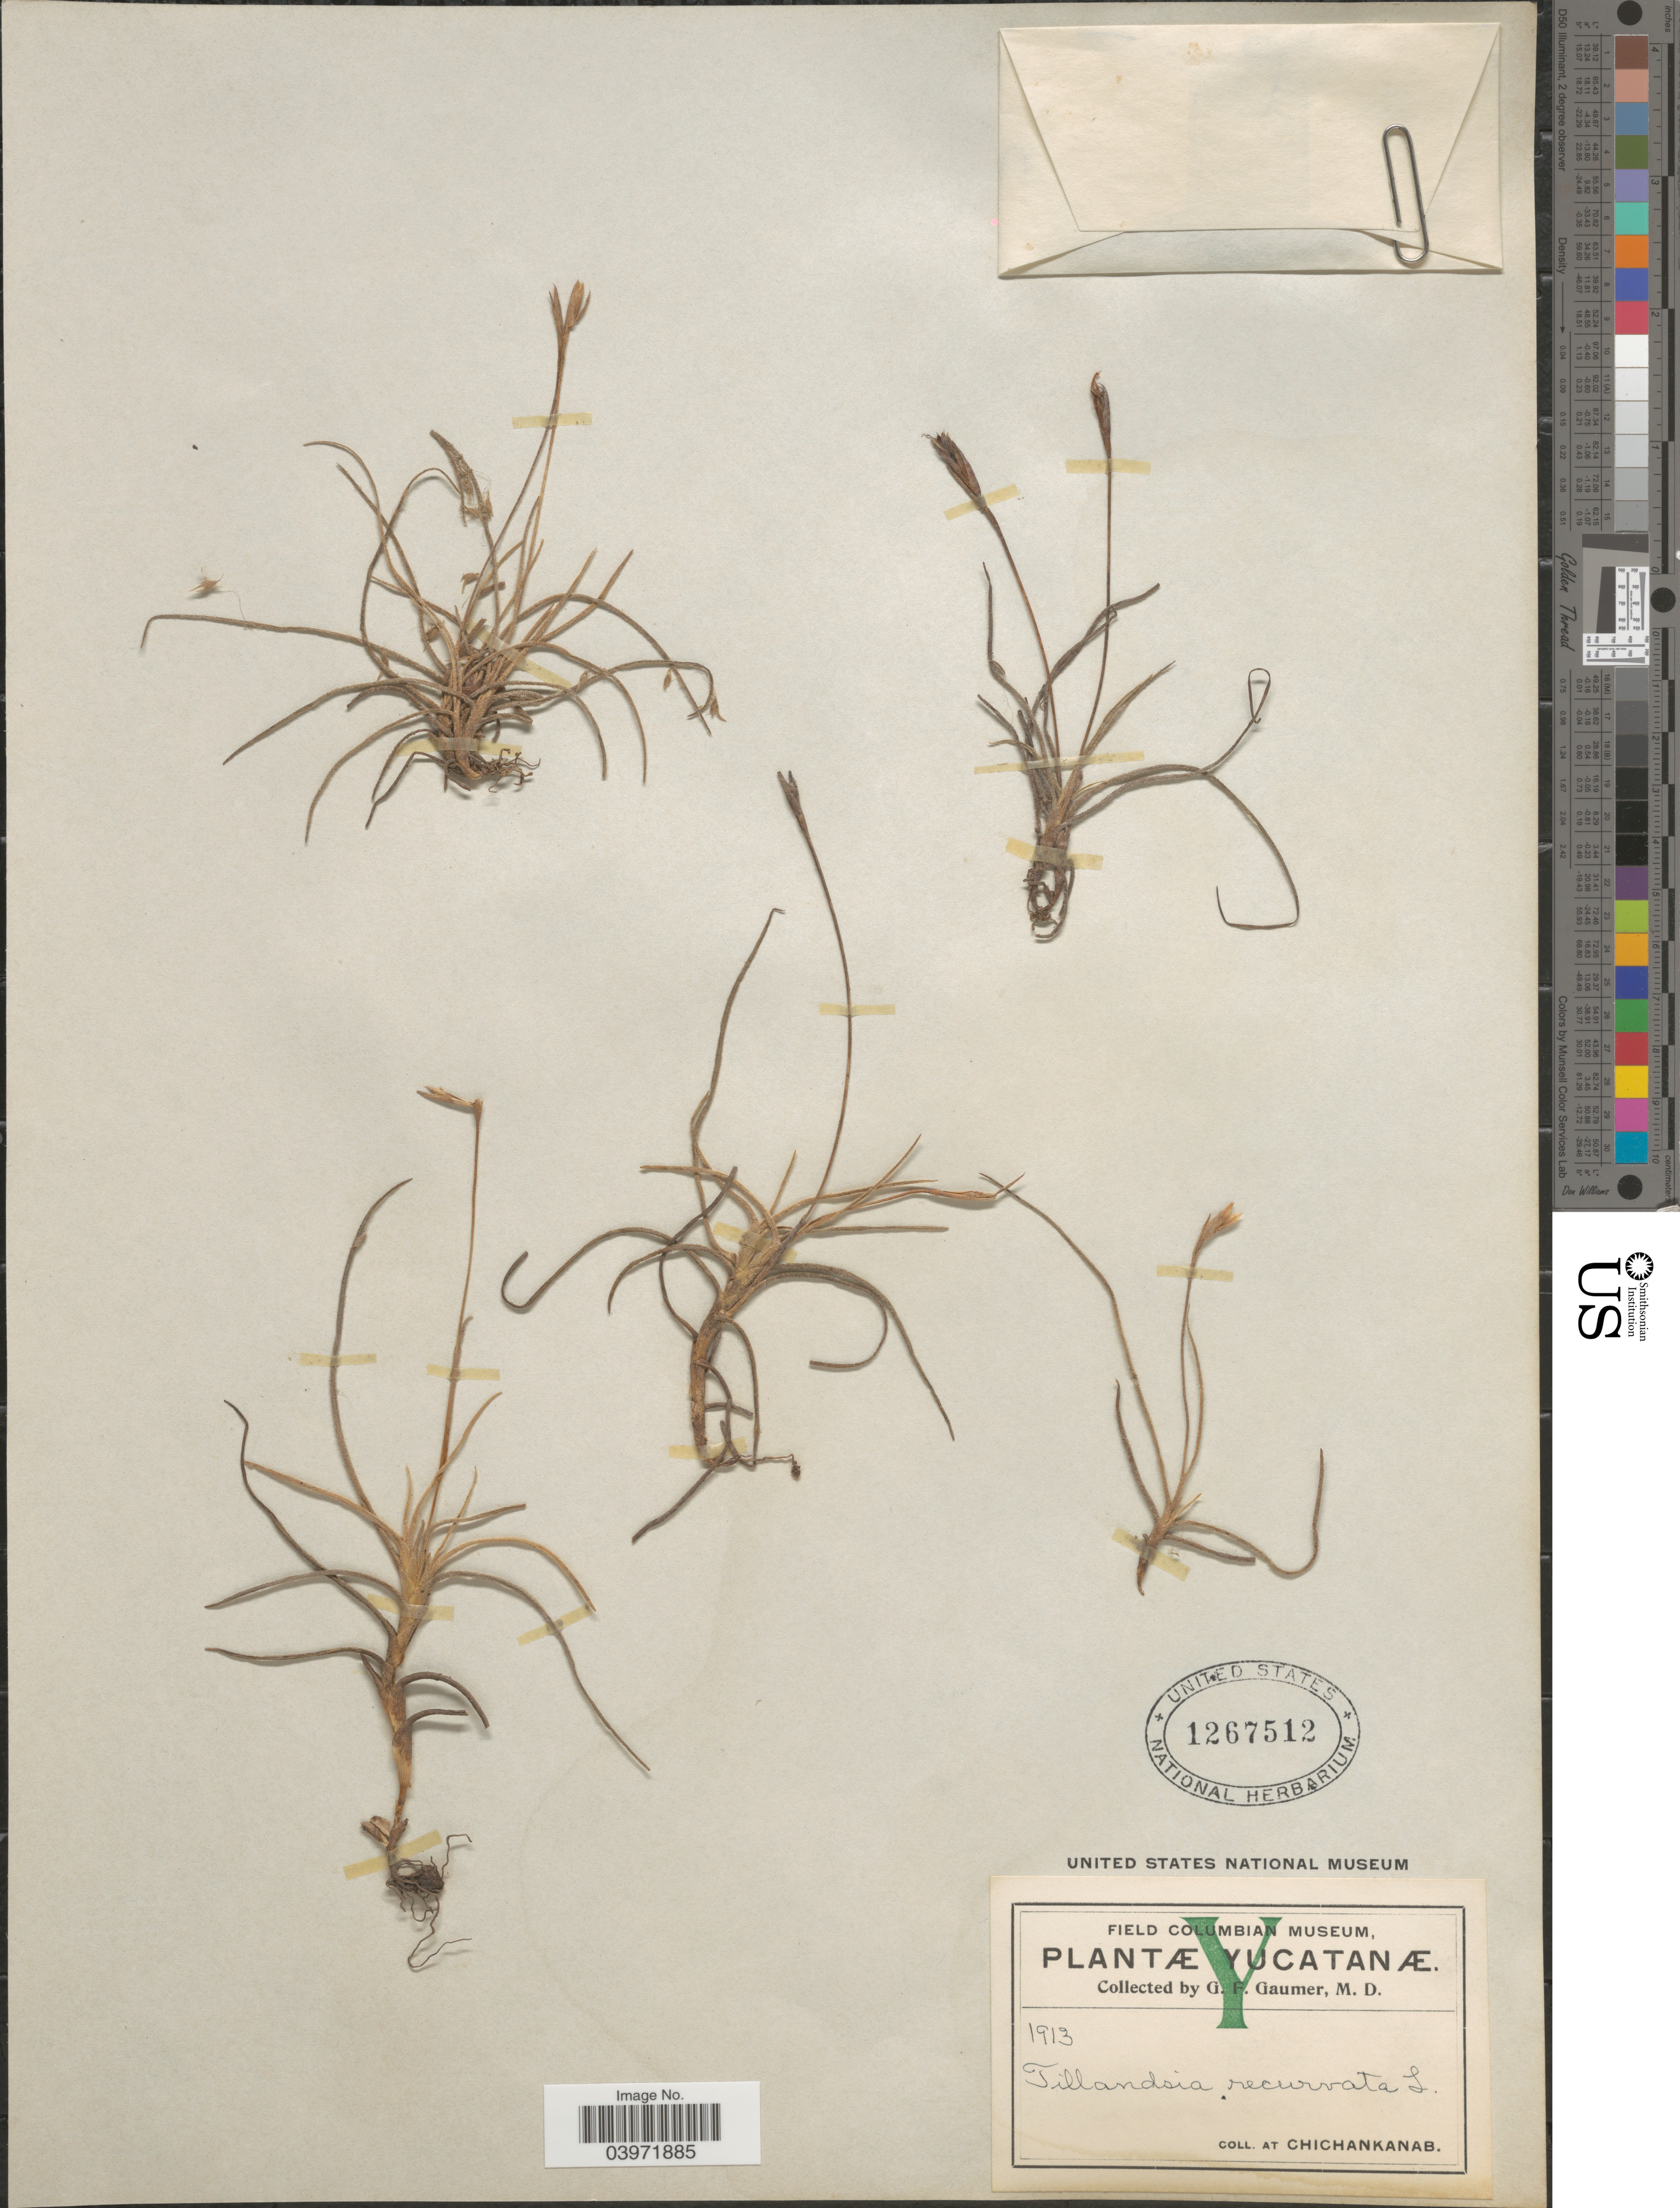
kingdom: Plantae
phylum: Tracheophyta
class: Liliopsida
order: Poales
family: Bromeliaceae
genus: Tillandsia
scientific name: Tillandsia recurvata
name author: L.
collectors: G. F. Gaumer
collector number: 1913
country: Mexico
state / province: Yucatán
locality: At Chichankanab.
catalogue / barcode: US 1267512